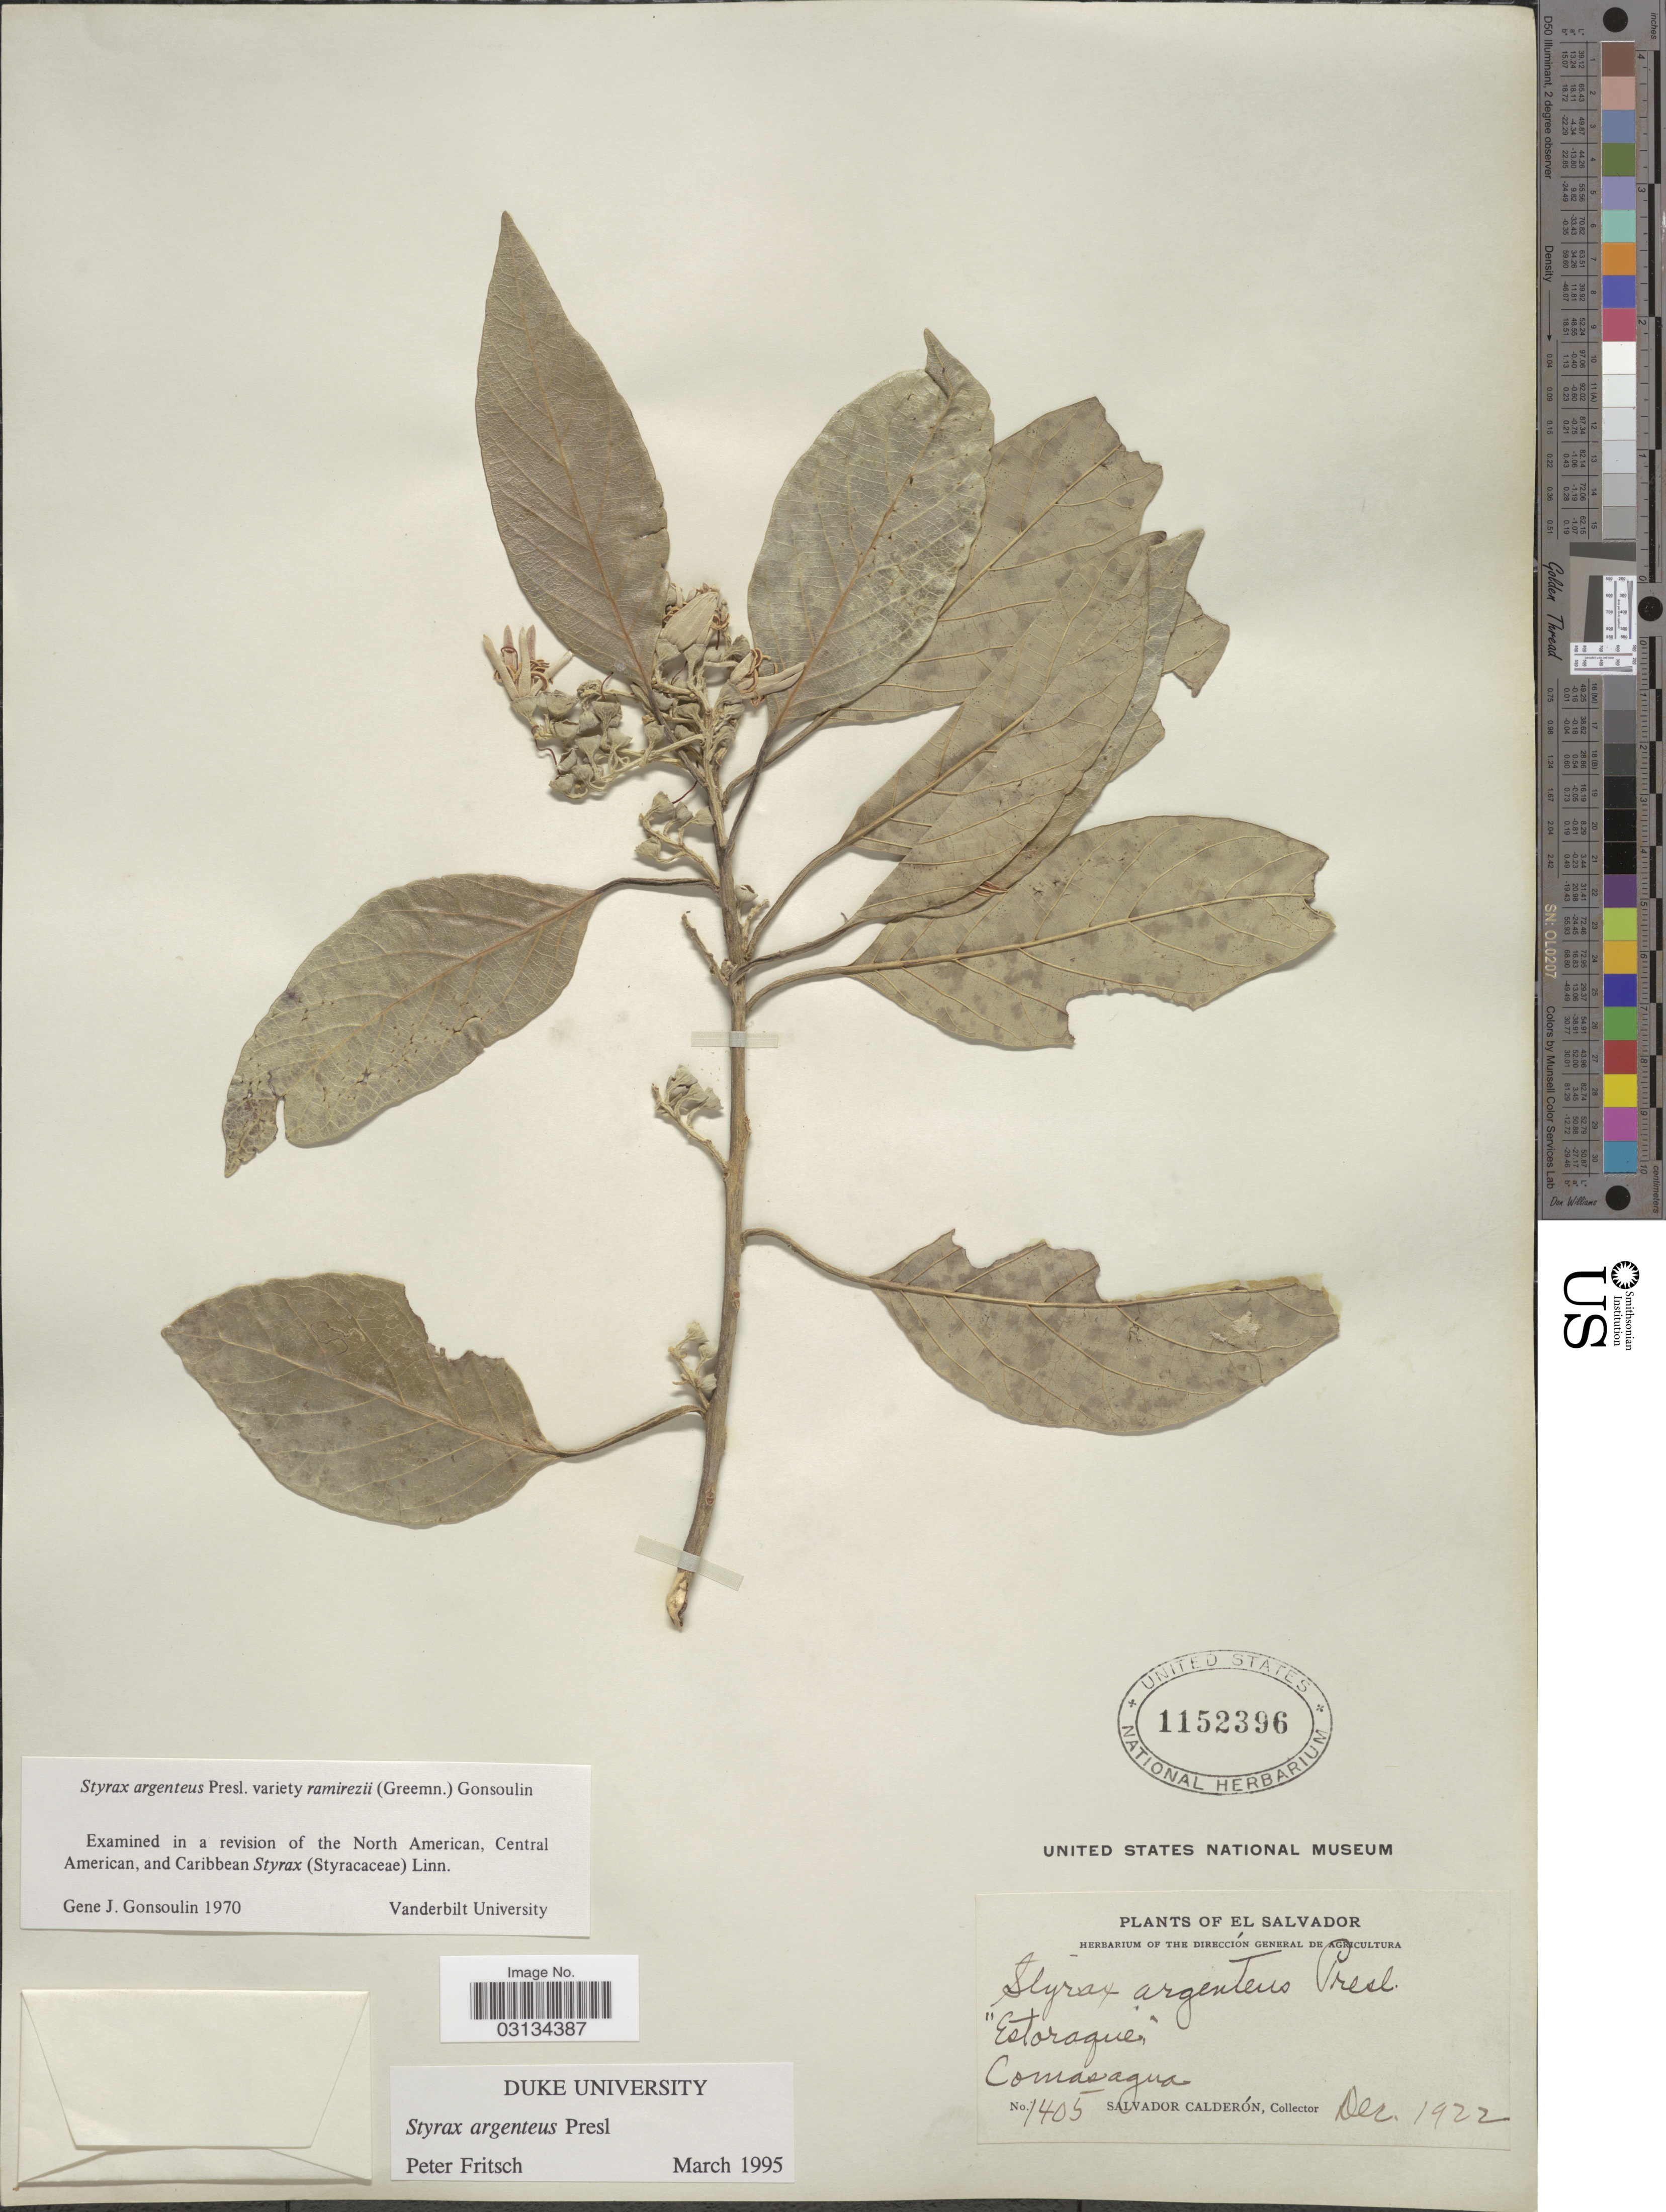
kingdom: Plantae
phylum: Tracheophyta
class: Magnoliopsida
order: Ericales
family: Styracaceae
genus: Styrax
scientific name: Styrax argenteus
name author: C. Presl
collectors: S. Calderón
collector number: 1405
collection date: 1922-12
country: El Salvador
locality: Comasagua.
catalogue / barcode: US 1152396